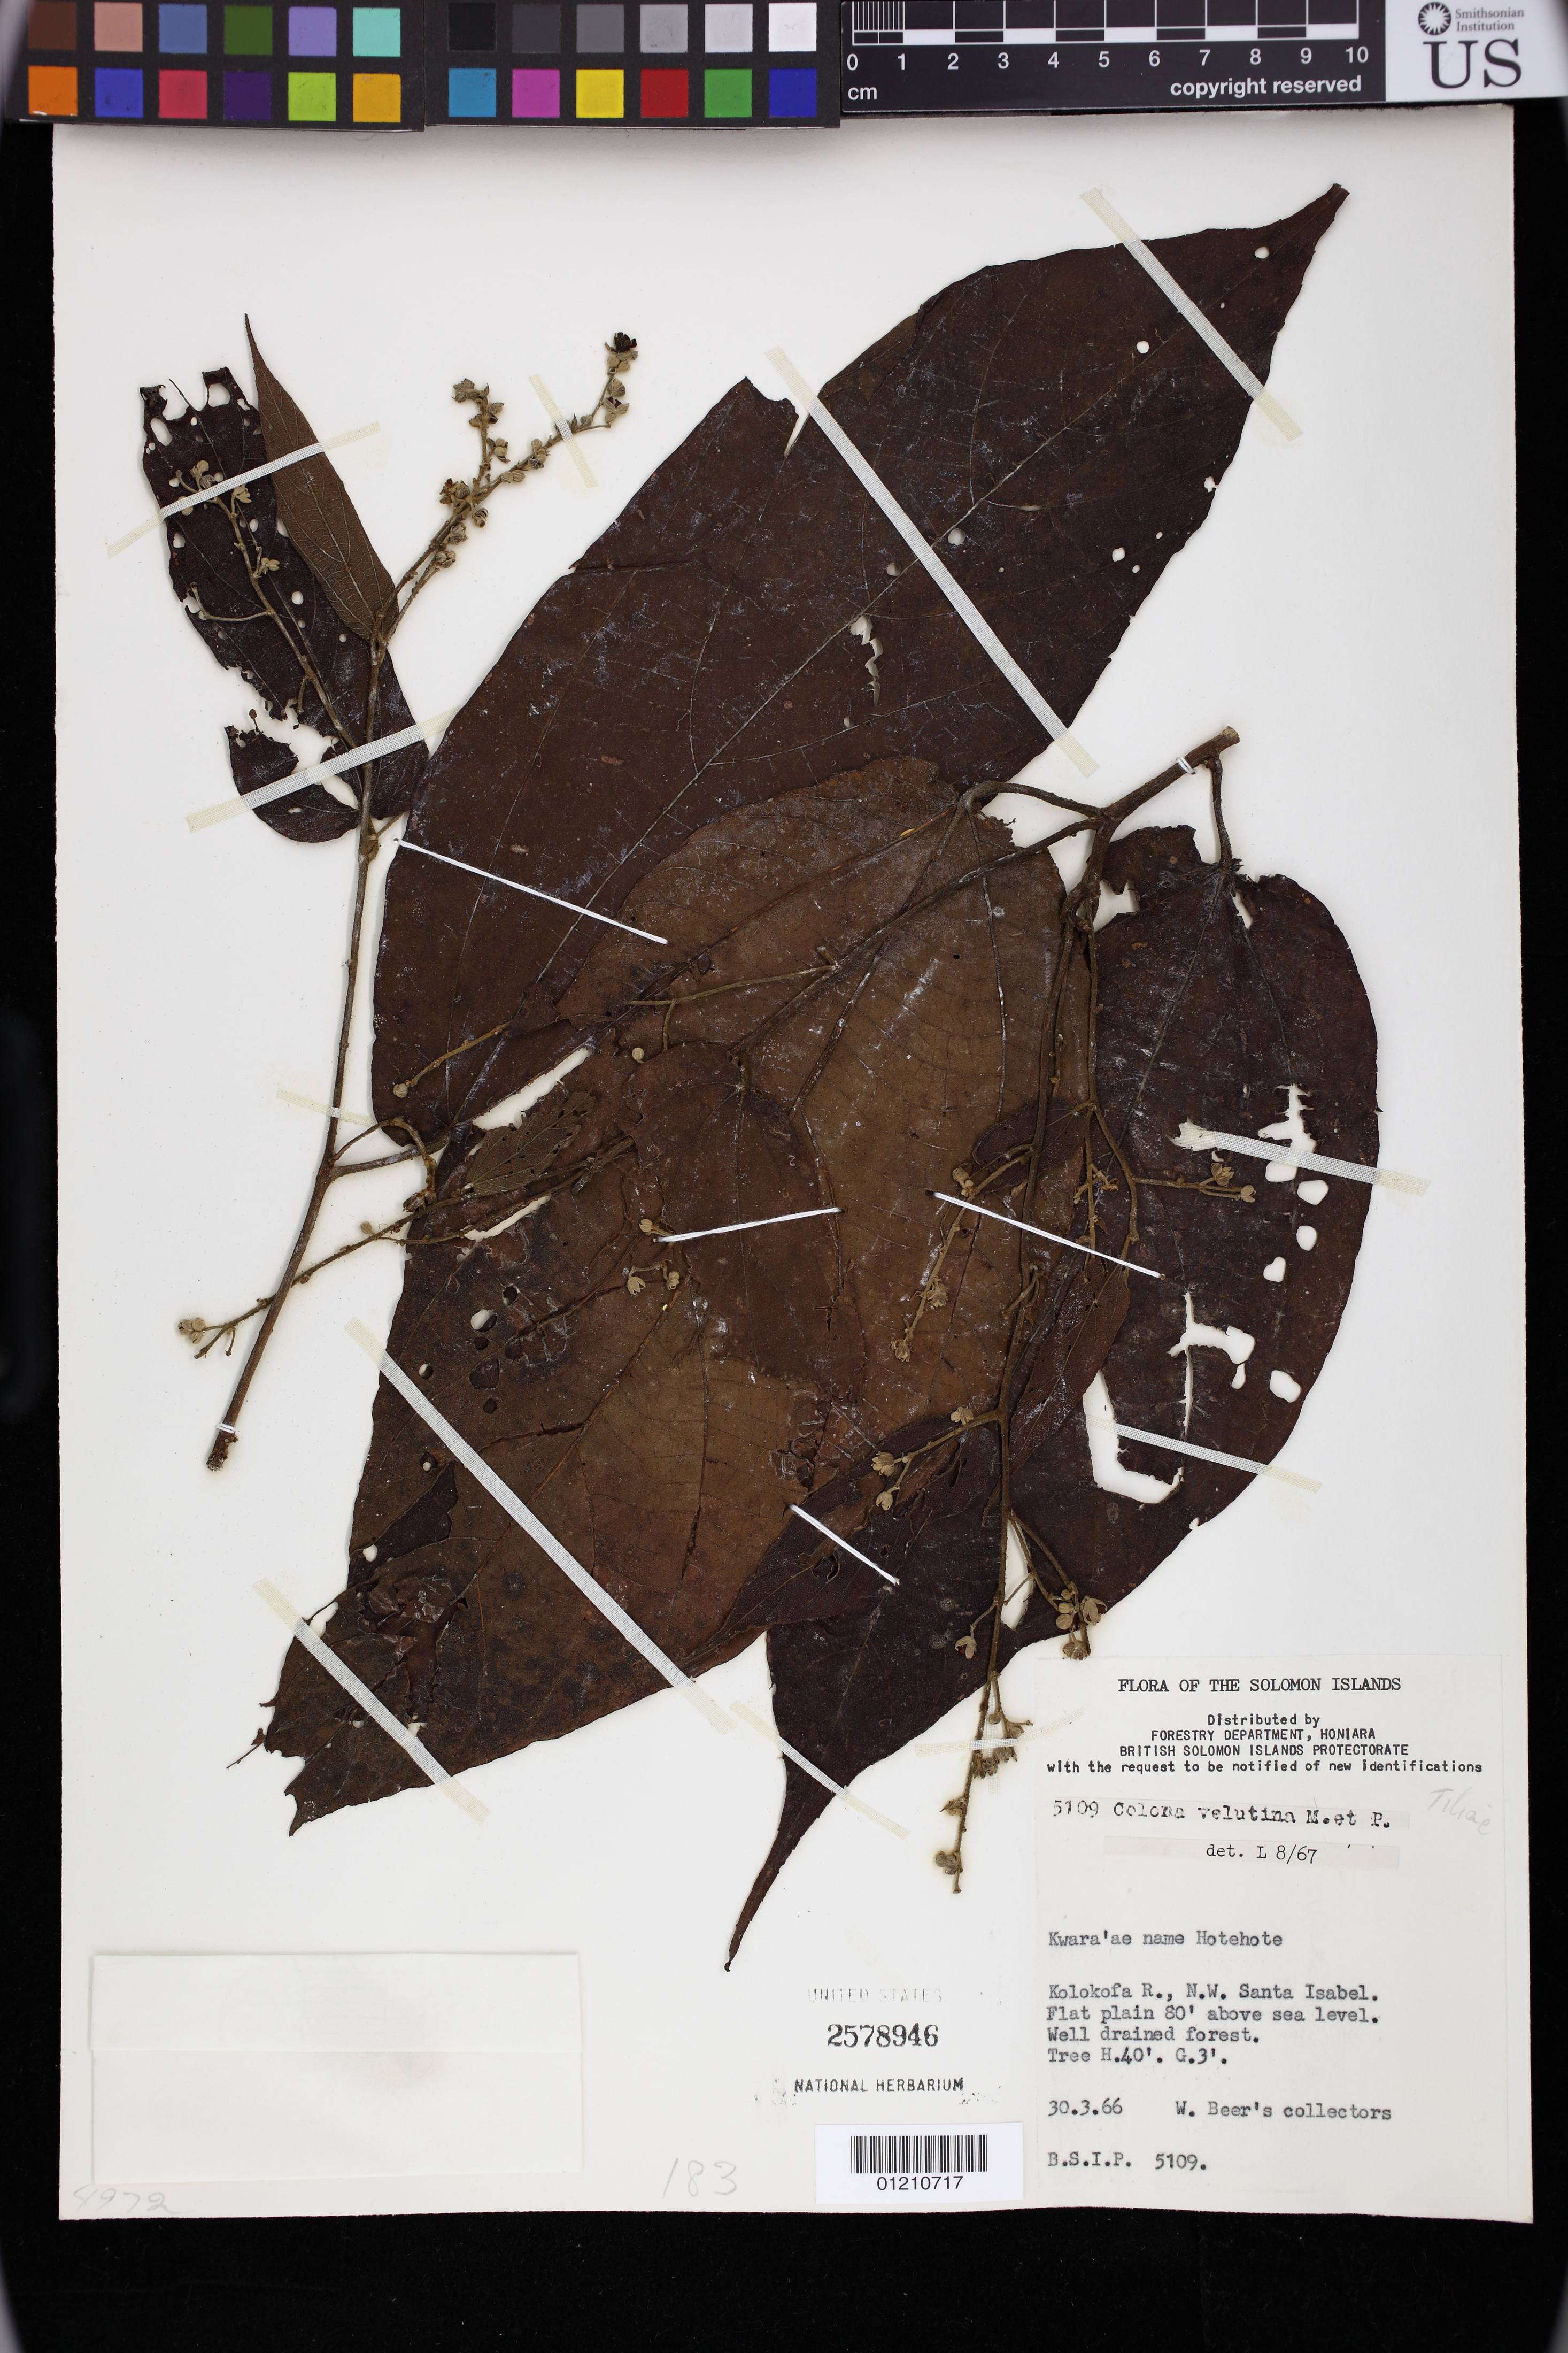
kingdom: Plantae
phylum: Tracheophyta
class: Magnoliopsida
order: Malvales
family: Malvaceae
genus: Colona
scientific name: Colona velutina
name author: Merr. & L.M. Perry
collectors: W. Beer's Collectors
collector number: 5109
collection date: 1966-03-30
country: Solomon Islands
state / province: Kwara'ae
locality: Kolokofa R., N.W. Santa Isabel. Flat plain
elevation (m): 24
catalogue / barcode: US 2578946